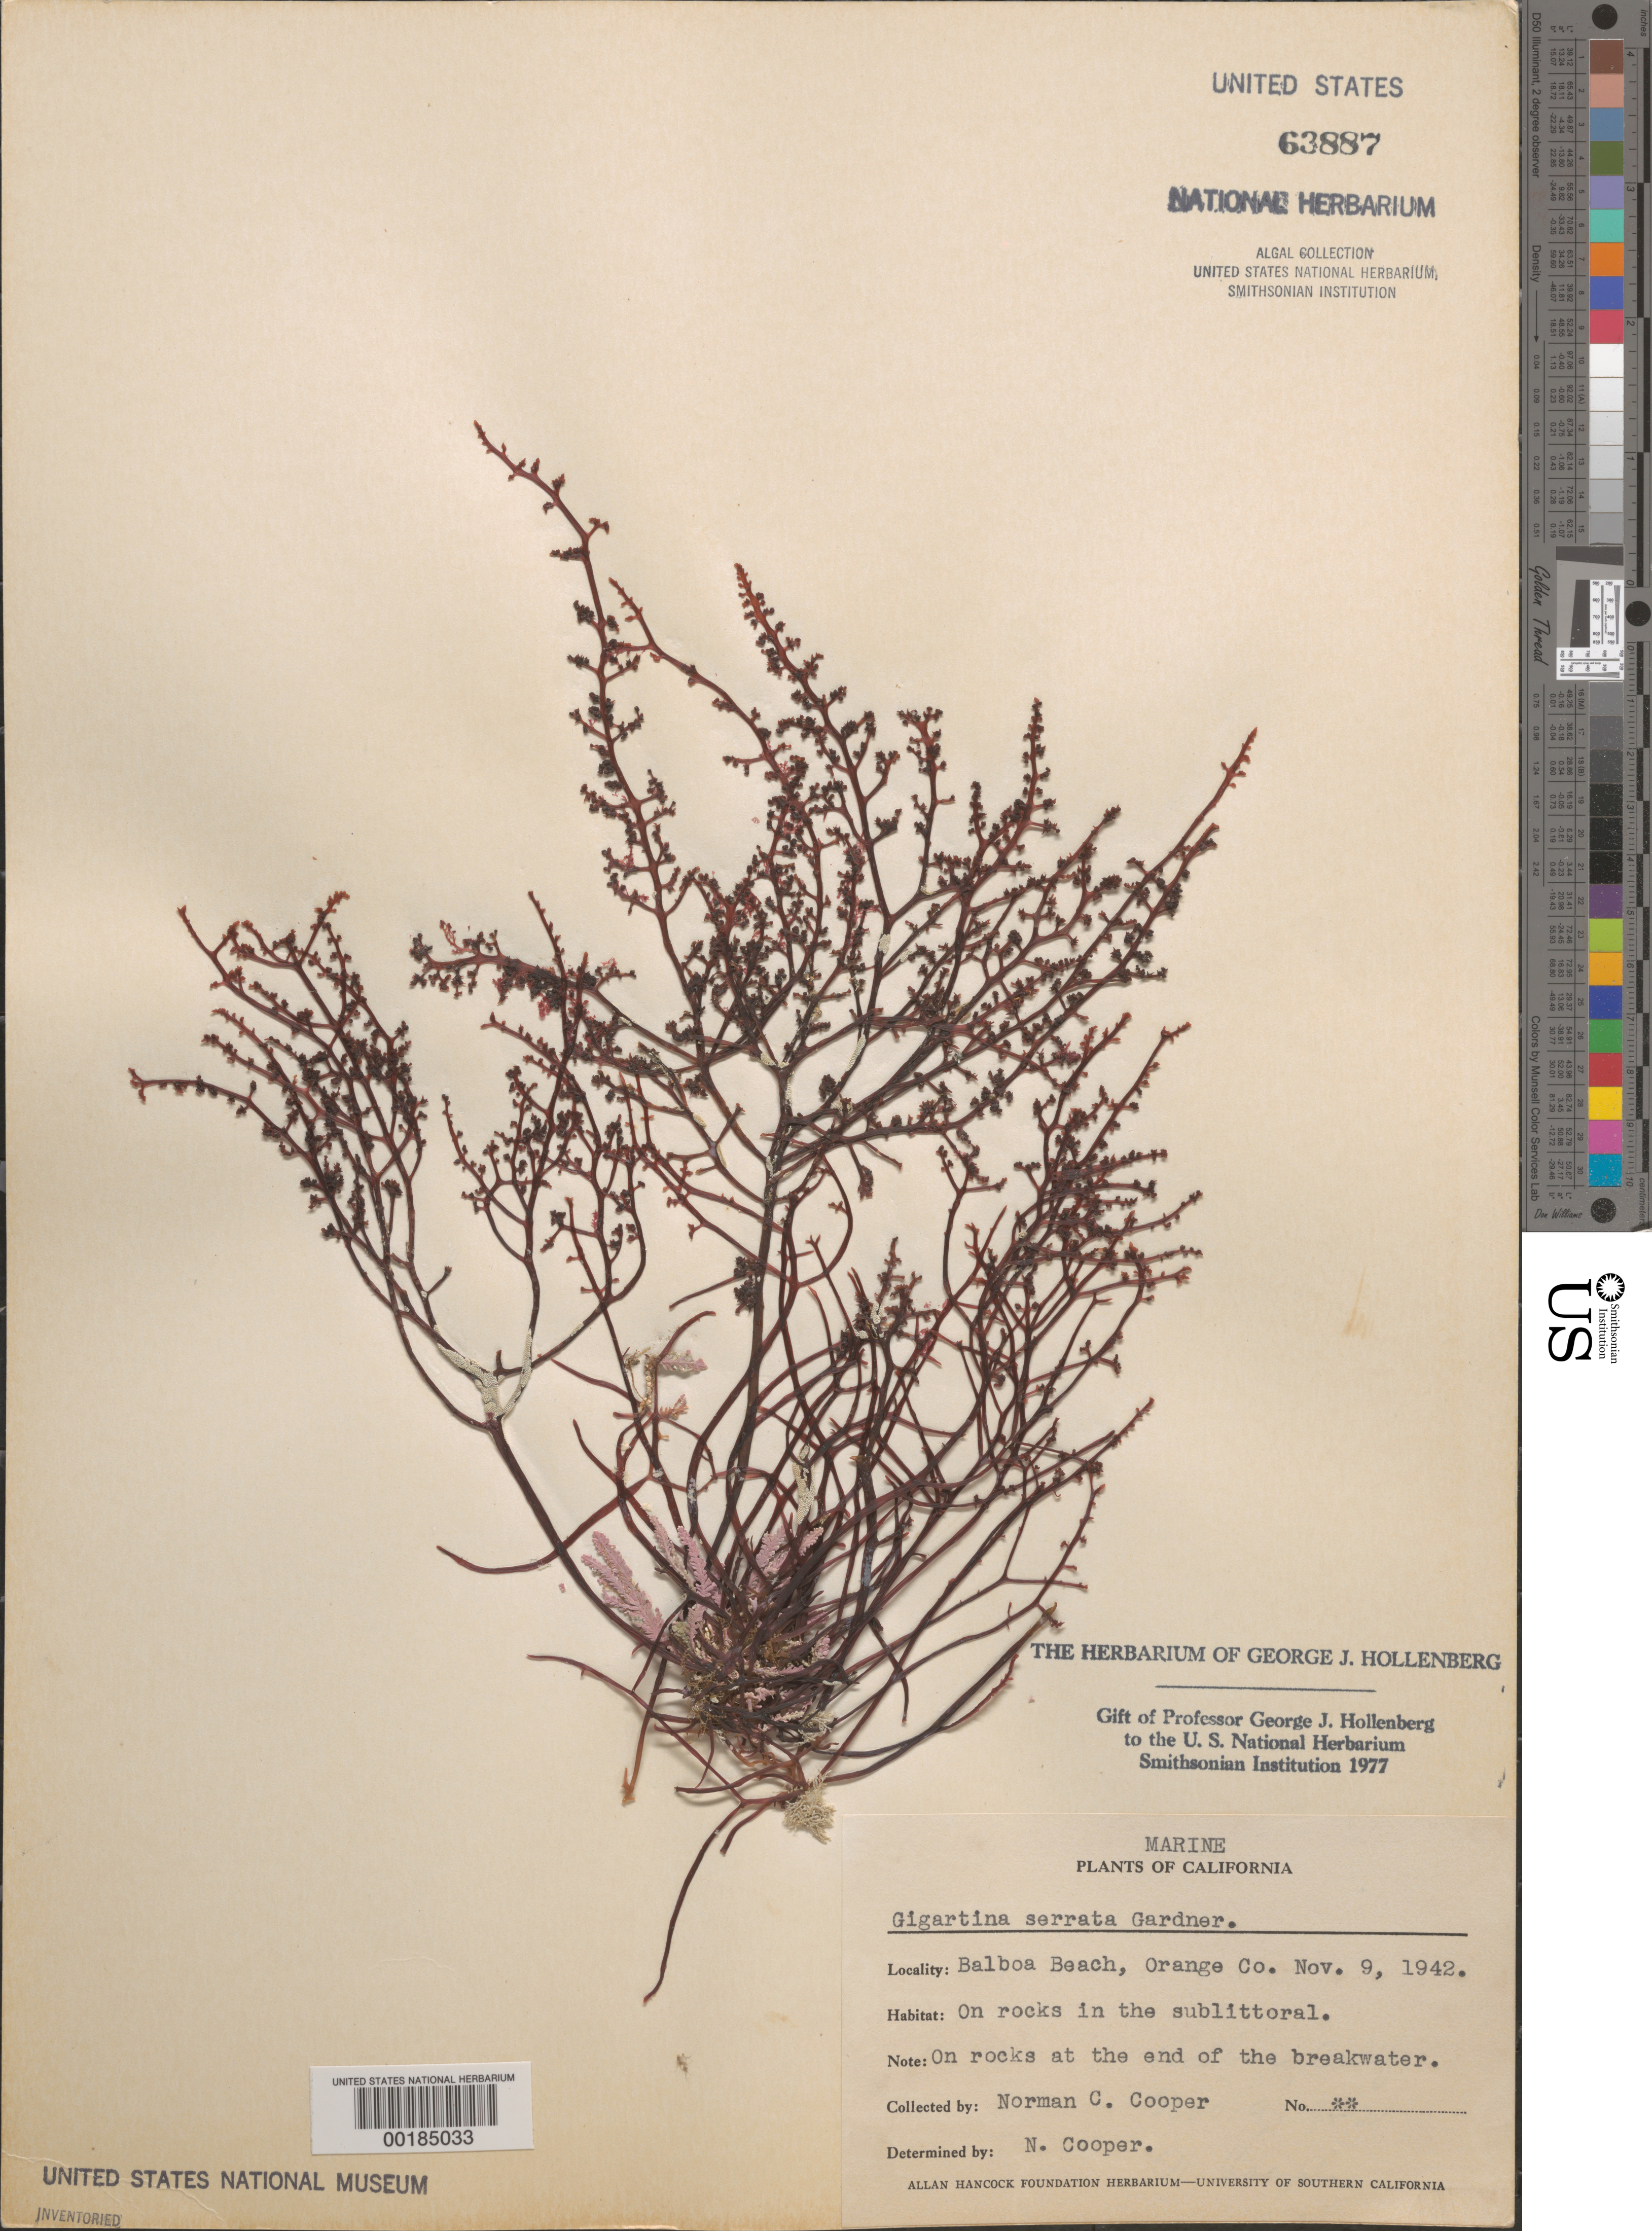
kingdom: Plantae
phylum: Rhodophyta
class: Florideophyceae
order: Gigartinales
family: Gigartinaceae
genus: Chondracanthus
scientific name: Chondracanthus serratus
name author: (N.L. Gardner) J.R. Hughey & Hommersand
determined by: Algae name updating Project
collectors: N. Cooper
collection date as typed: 09 Nov 1942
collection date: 1942-11-09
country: United States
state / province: California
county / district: Orange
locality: Balboa Beach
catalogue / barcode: US 63887